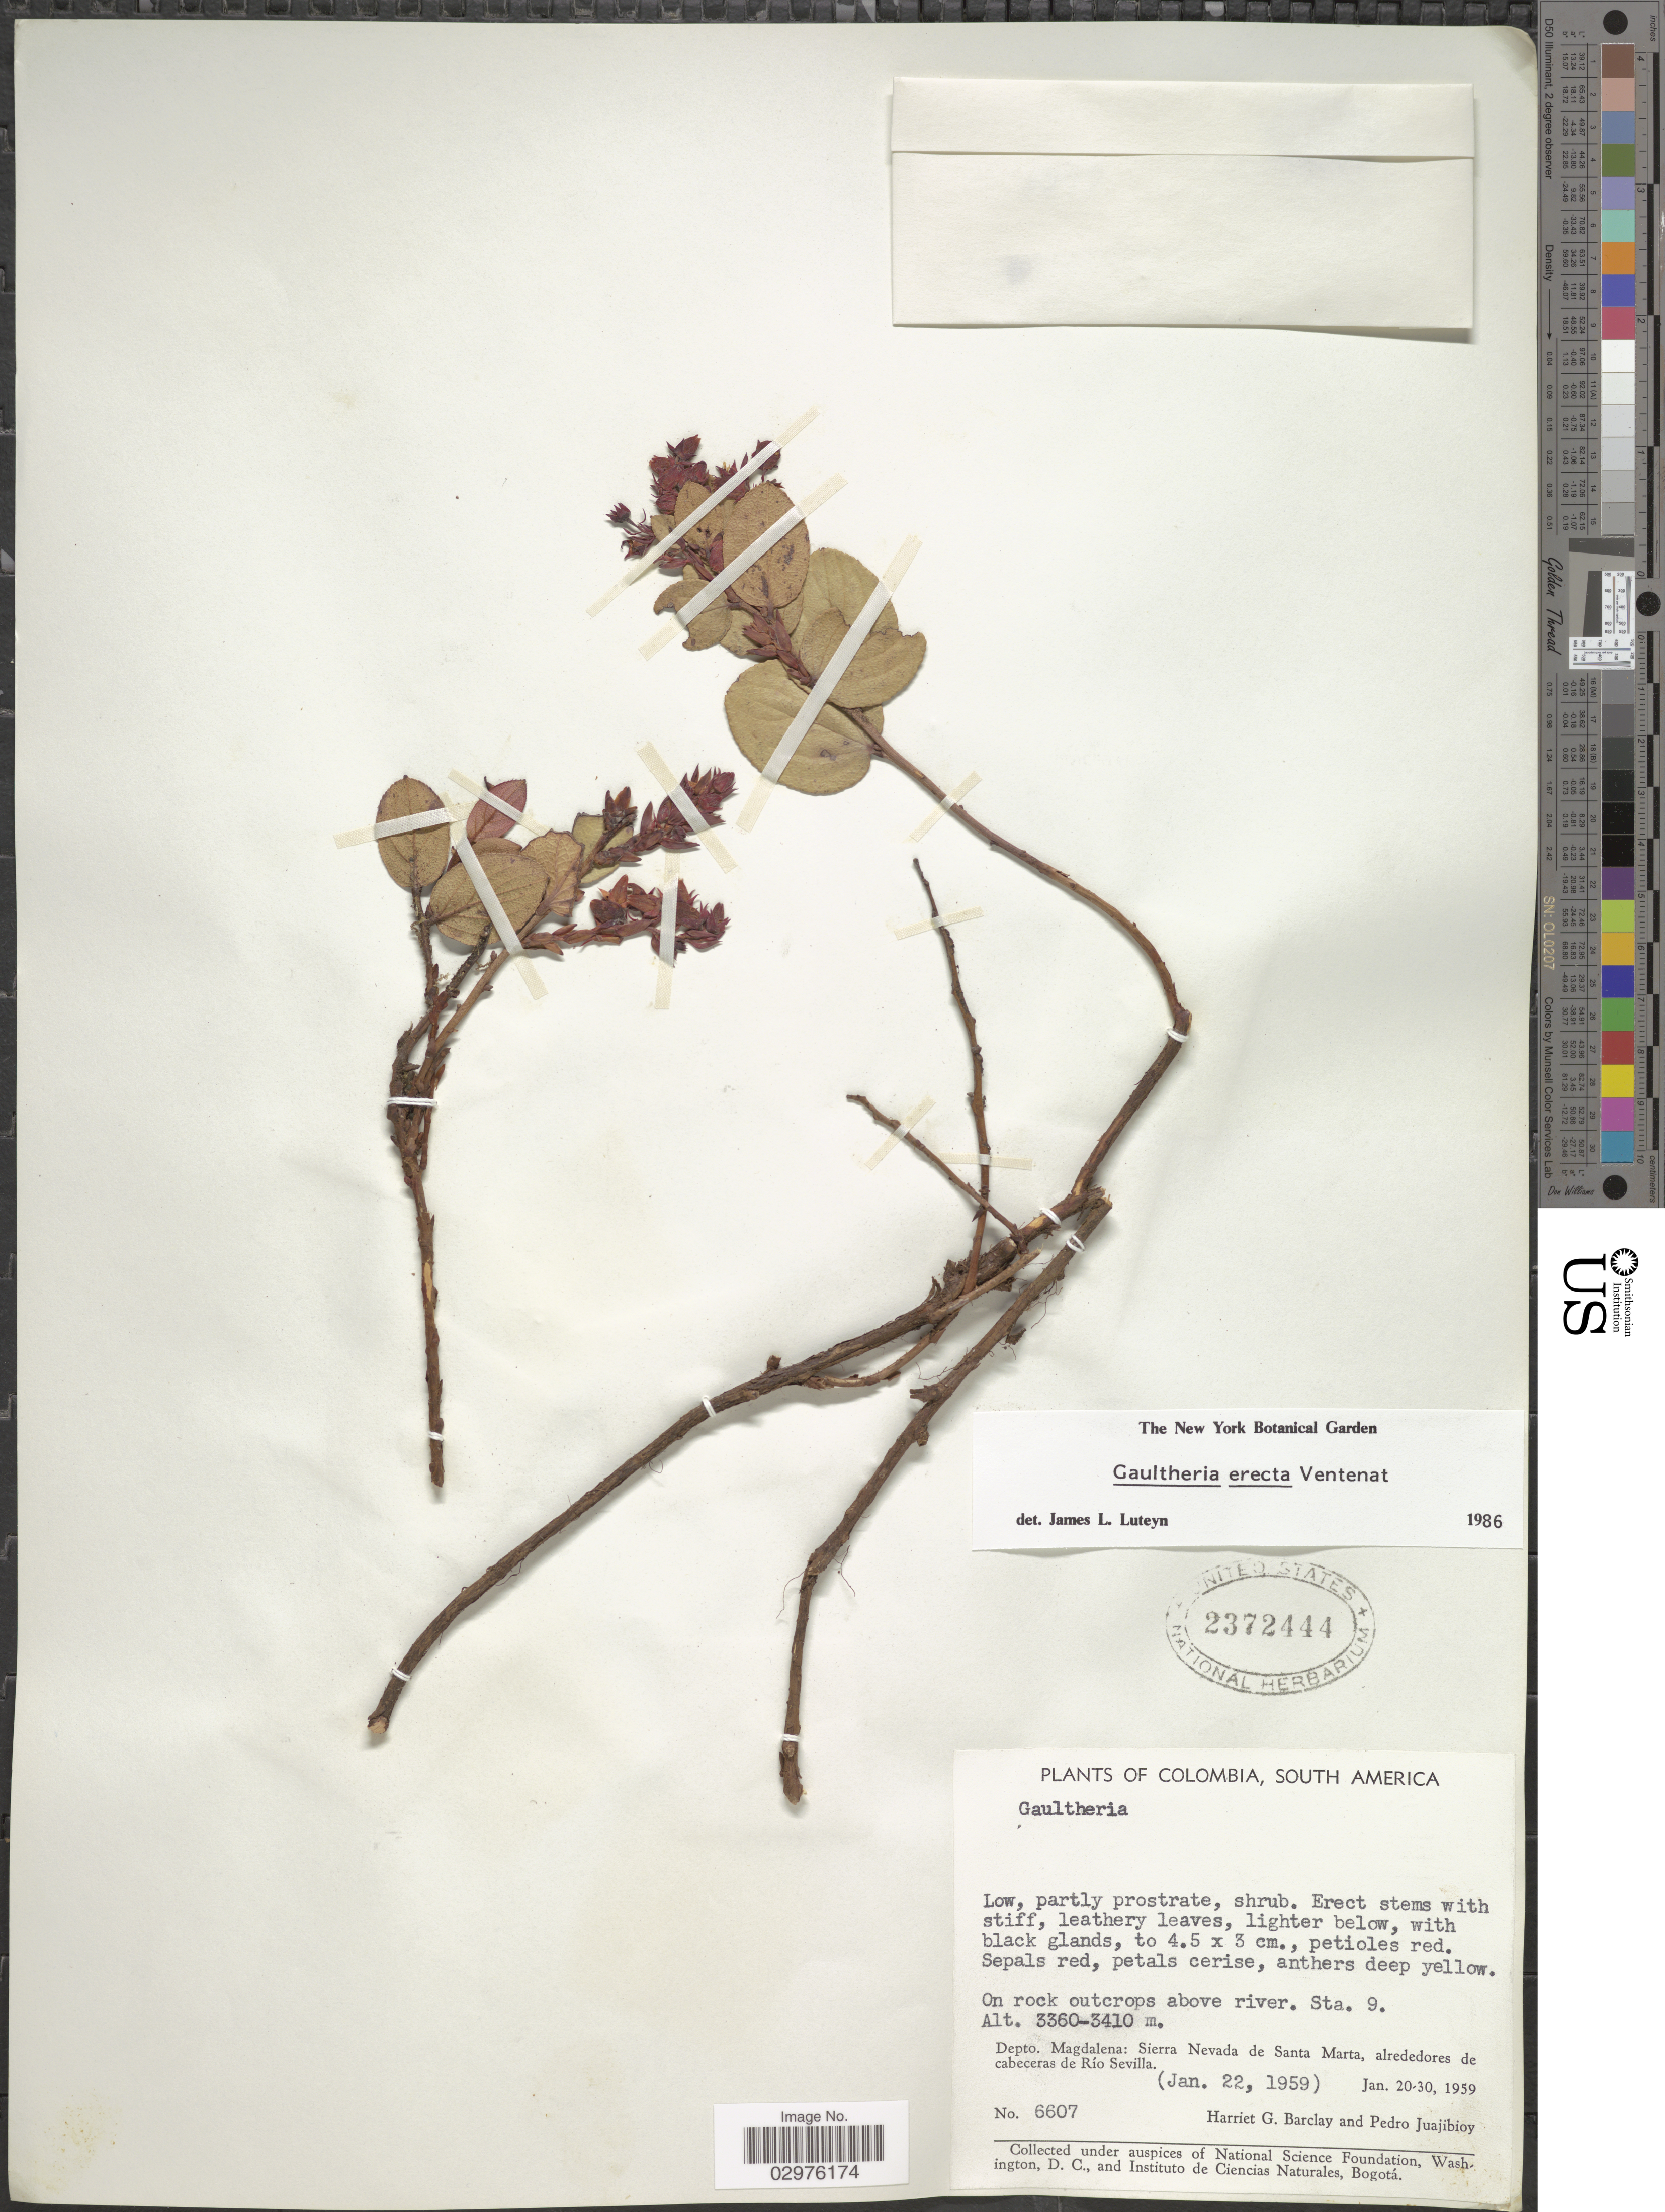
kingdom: Plantae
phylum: Tracheophyta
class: Magnoliopsida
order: Ericales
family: Ericaceae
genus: Gaultheria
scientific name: Gaultheria erecta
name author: Vent.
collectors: H. G. Barclay & P. Juajibioy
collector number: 6607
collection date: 1959-01-22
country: Colombia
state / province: Magdalena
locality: On rock outcrops above river. Sta. 9. Depto. Magdalena: Sierra Nevada de Santa Marta, alrededores de cabeceras de Río Sevilla.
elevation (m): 3360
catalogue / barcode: US 2372444